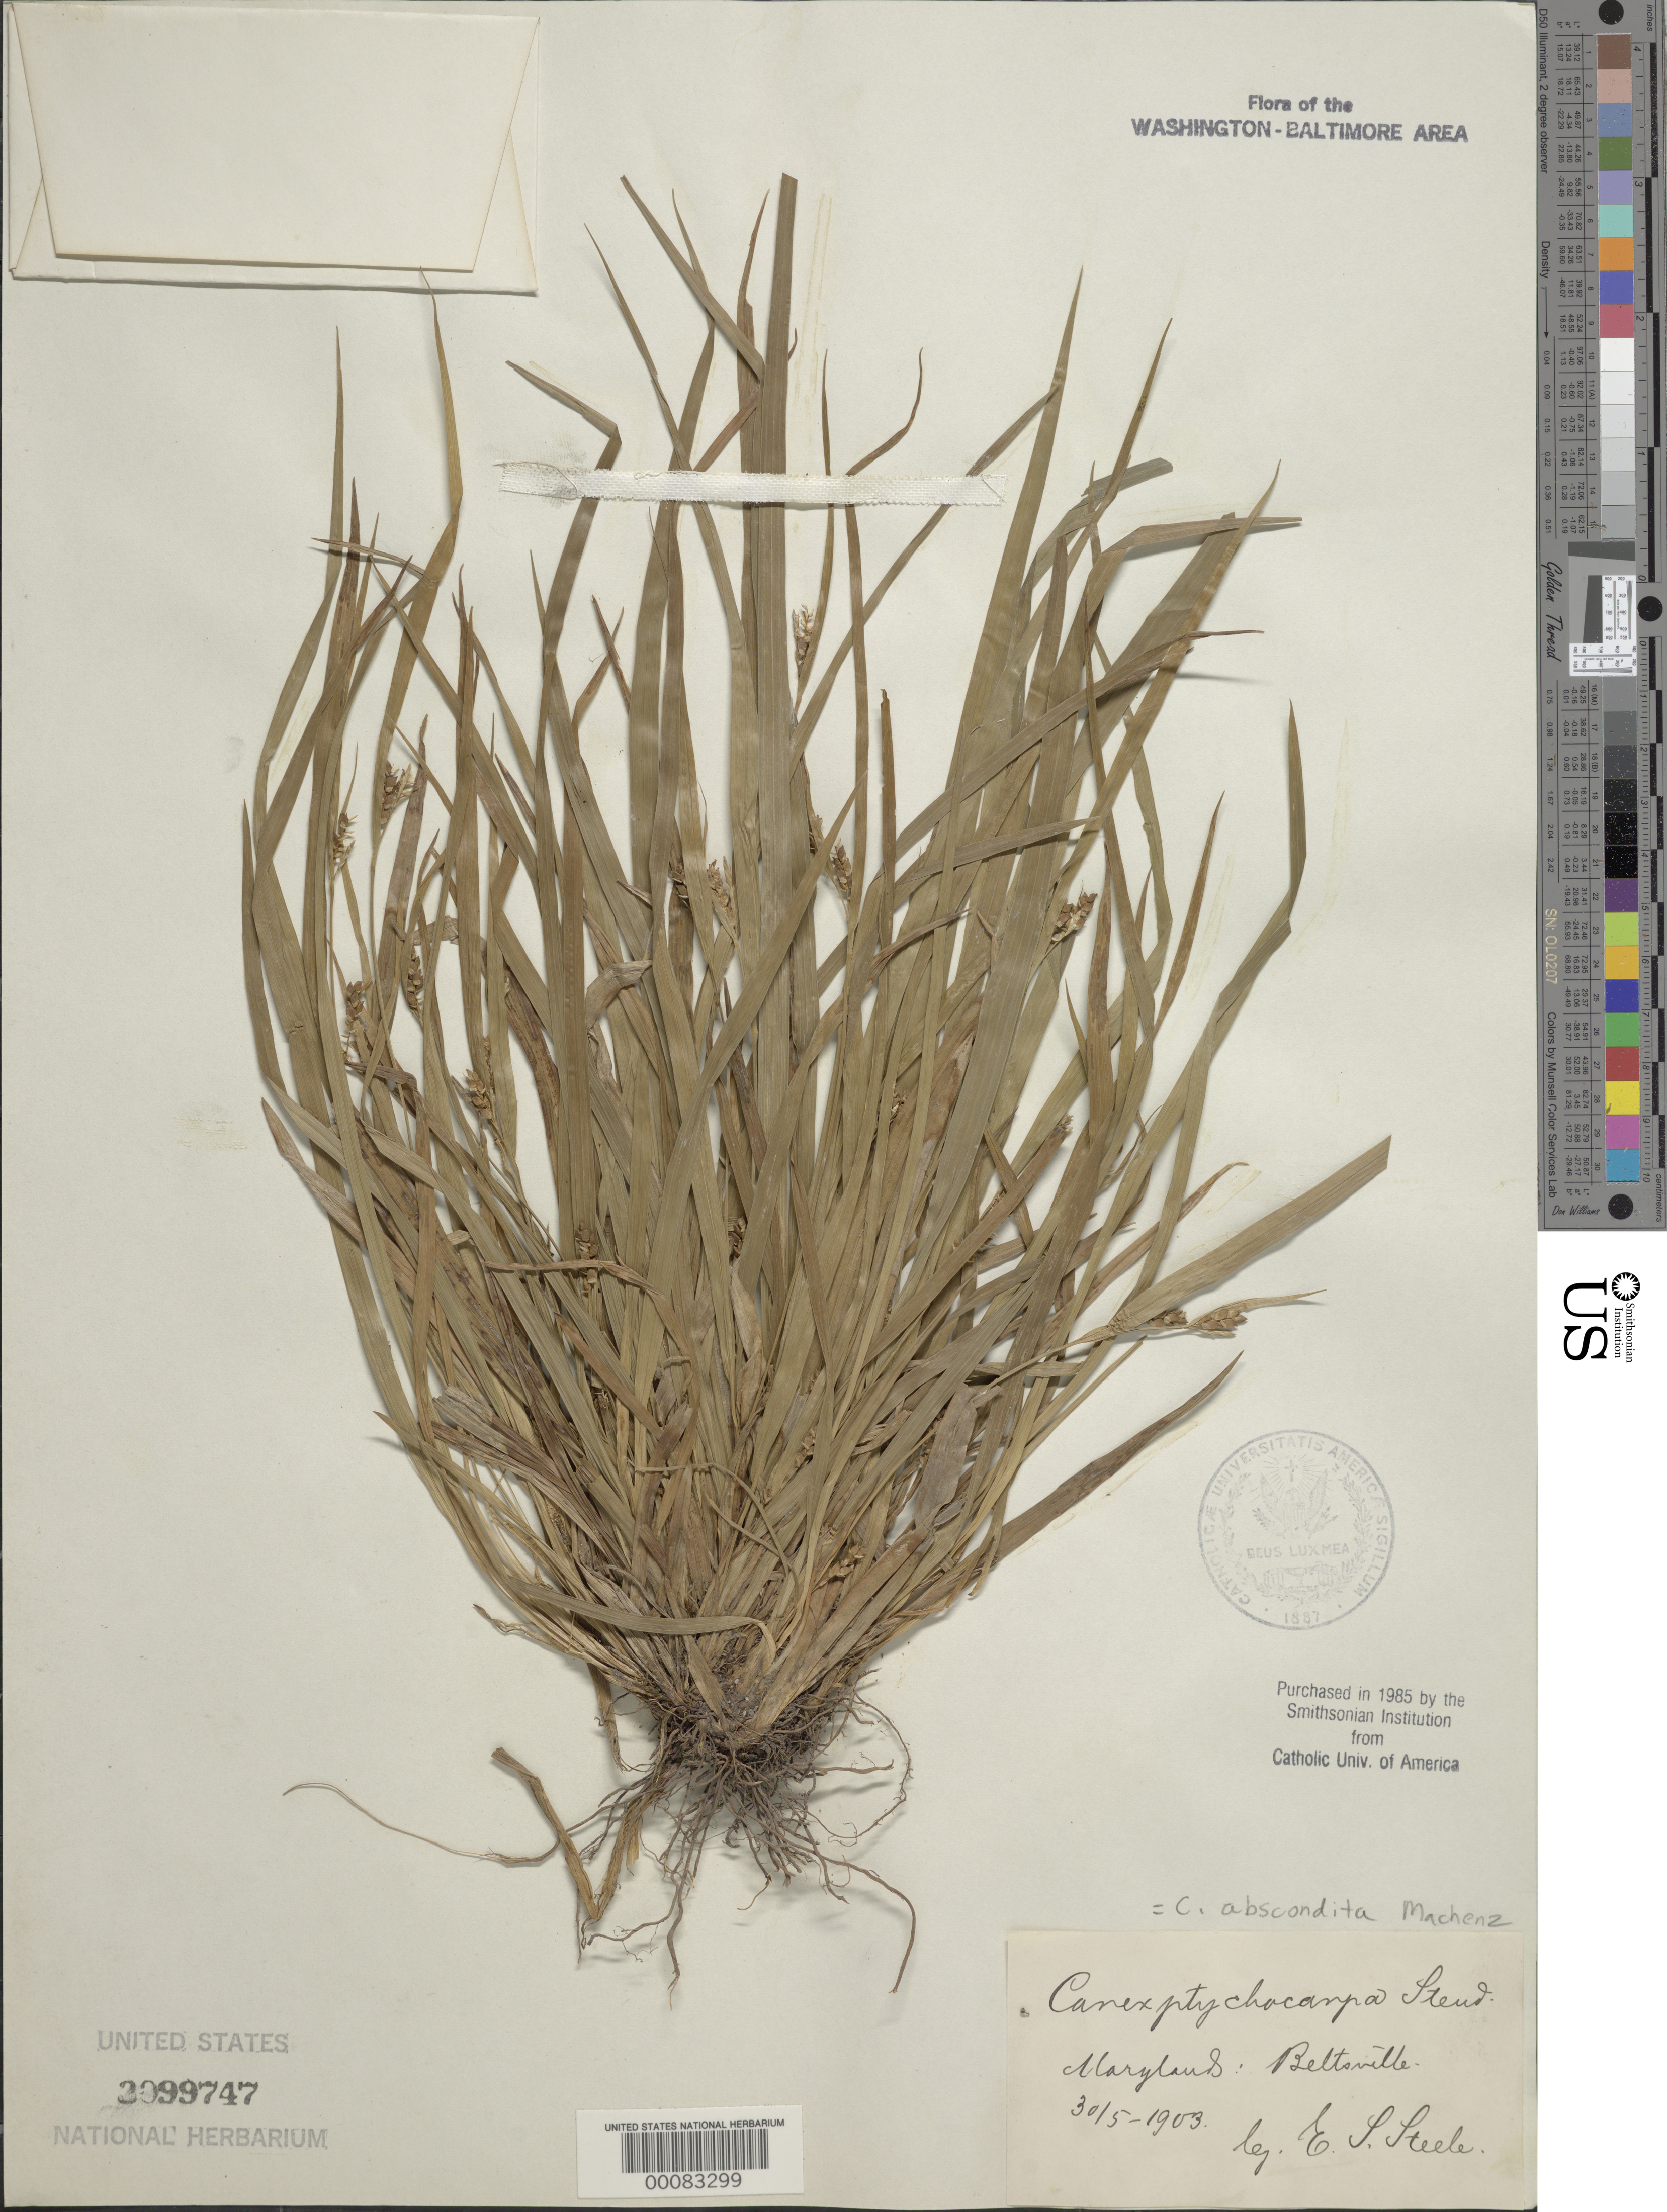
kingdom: Plantae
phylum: Tracheophyta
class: Liliopsida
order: Poales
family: Cyperaceae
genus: Carex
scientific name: Carex abscondita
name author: Mack.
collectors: E. Steele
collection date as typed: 30 May 1903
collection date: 1903-05-30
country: United States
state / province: Maryland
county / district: Prince George's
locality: Beltsville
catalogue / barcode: US 3099747